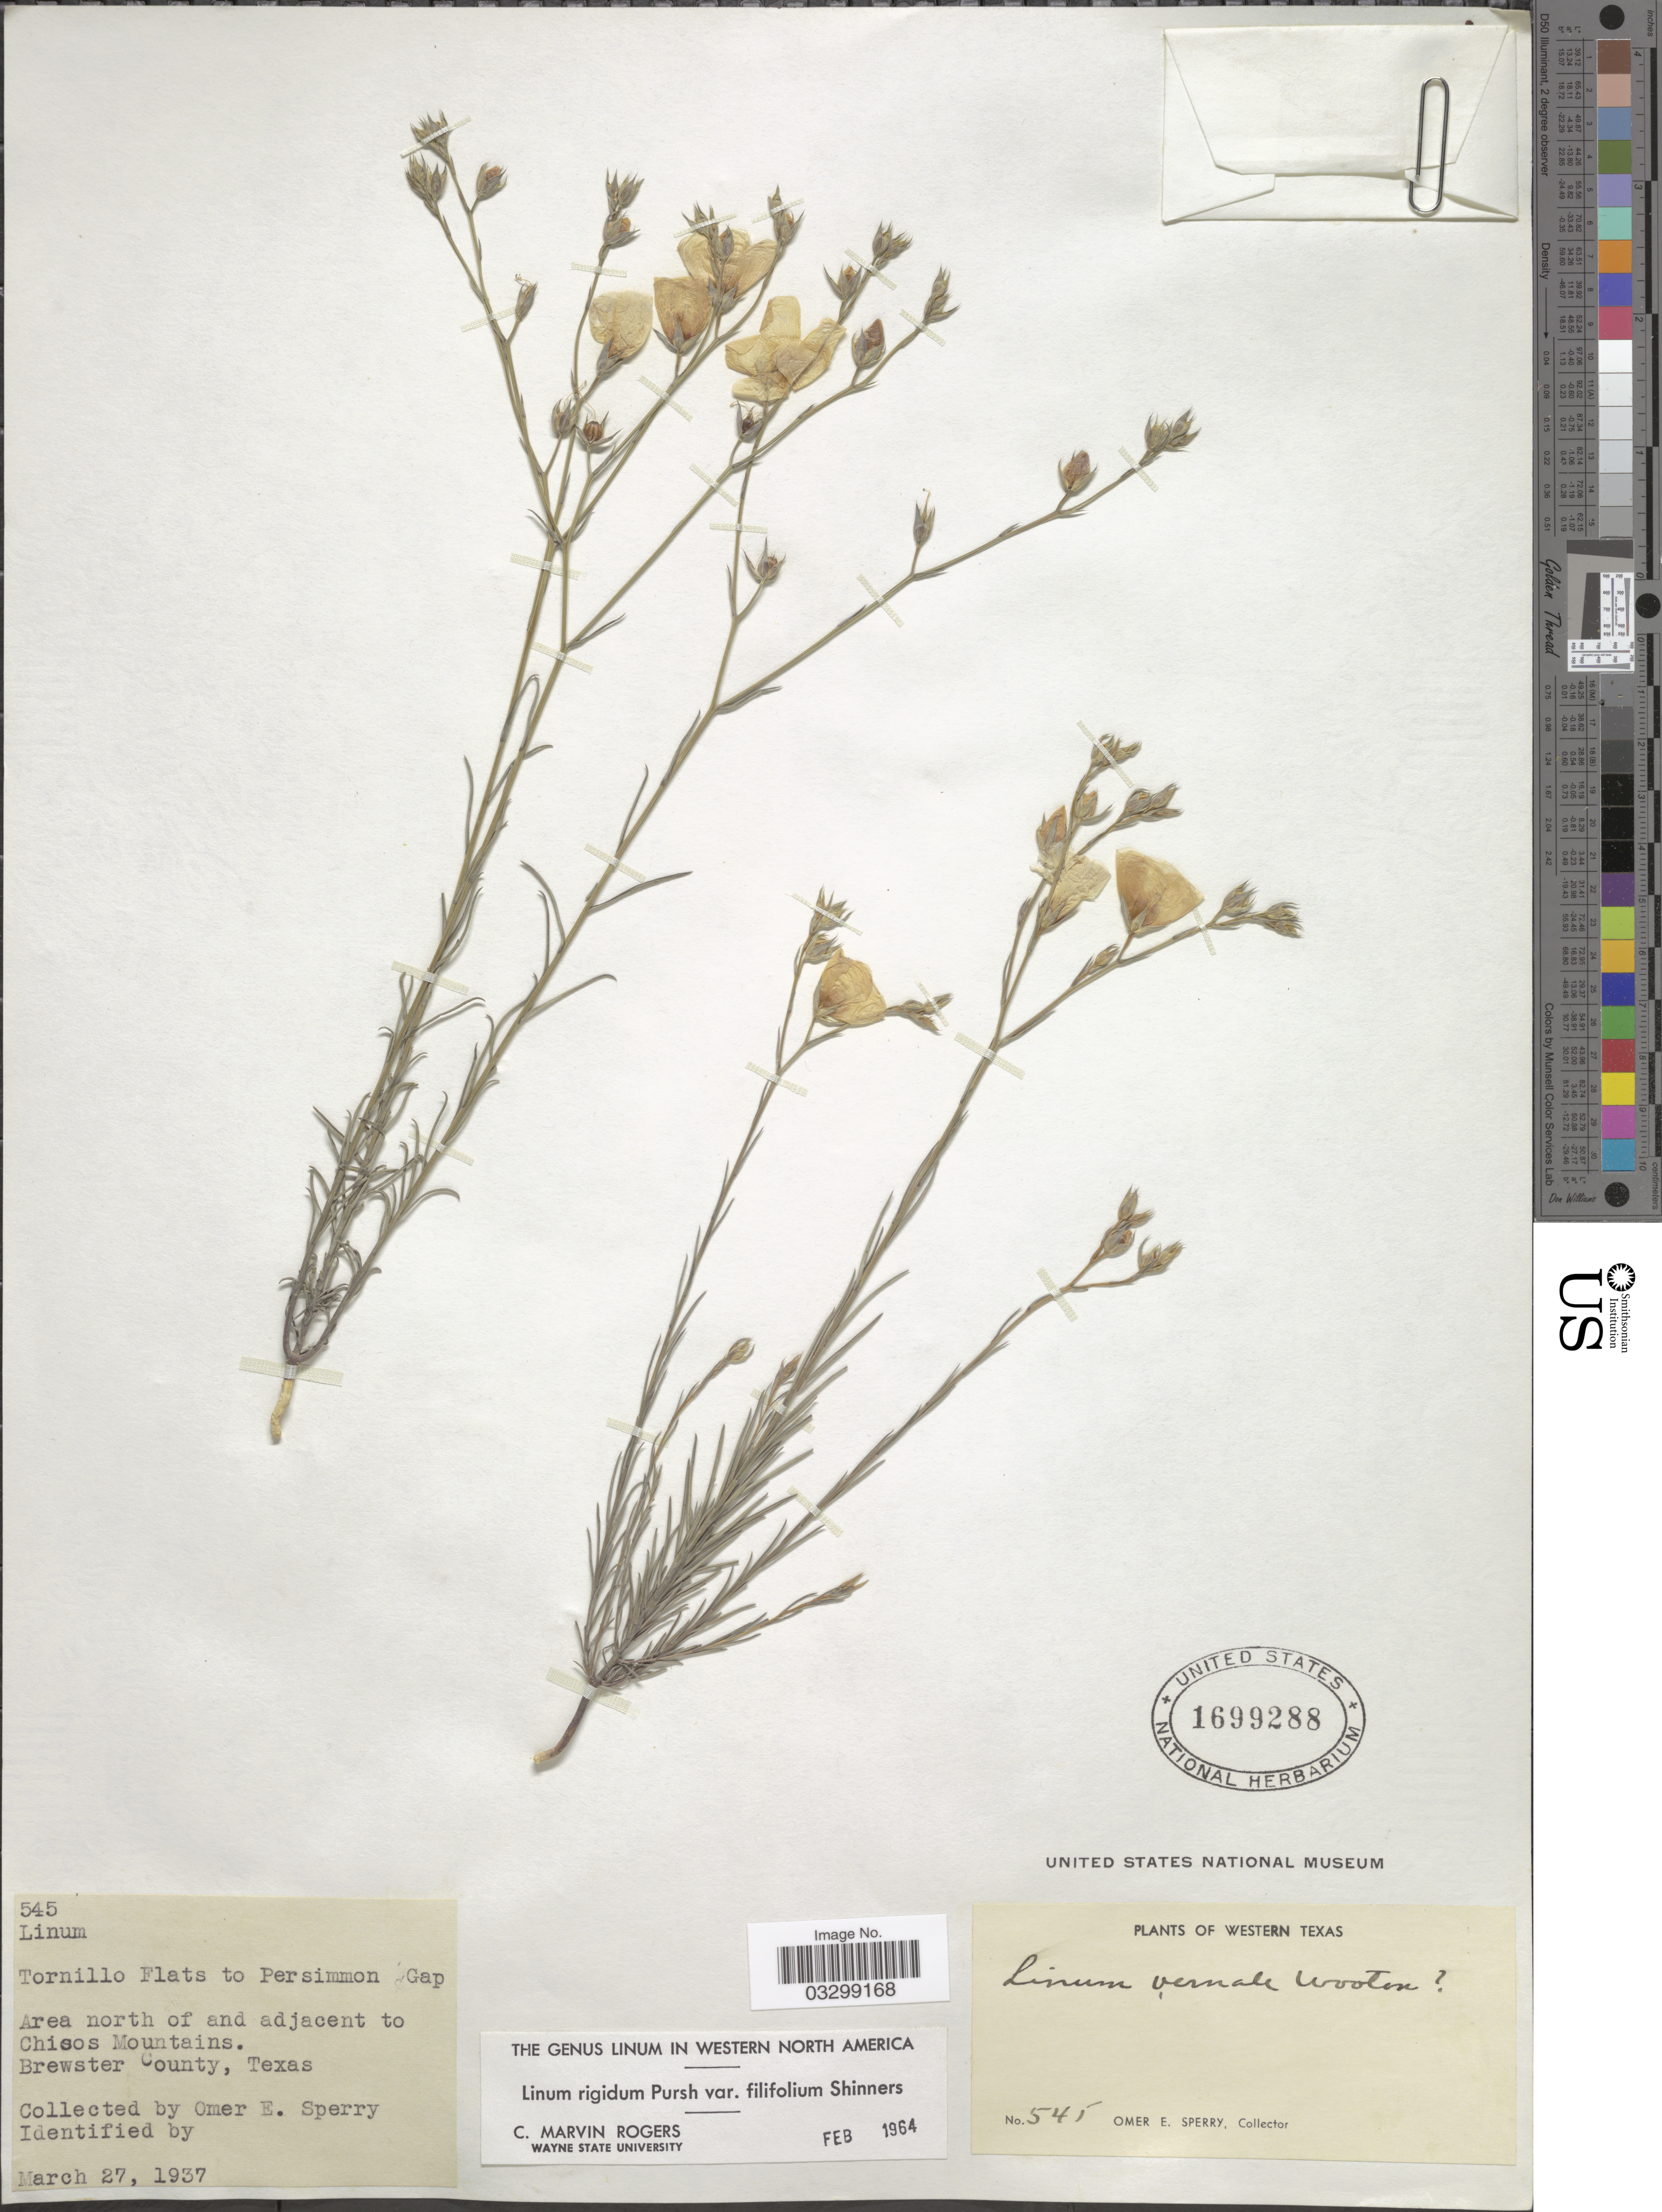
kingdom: Plantae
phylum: Tracheophyta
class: Magnoliopsida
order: Malpighiales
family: Linaceae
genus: Linum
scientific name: Linum rigidum var. filifolium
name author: Pursh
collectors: O. E. Sperry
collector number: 545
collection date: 1937-03-27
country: United States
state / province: Texas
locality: Western Texas. Area north of and adjacent to Chisos Mountains. Brewster County.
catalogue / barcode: US 1699288